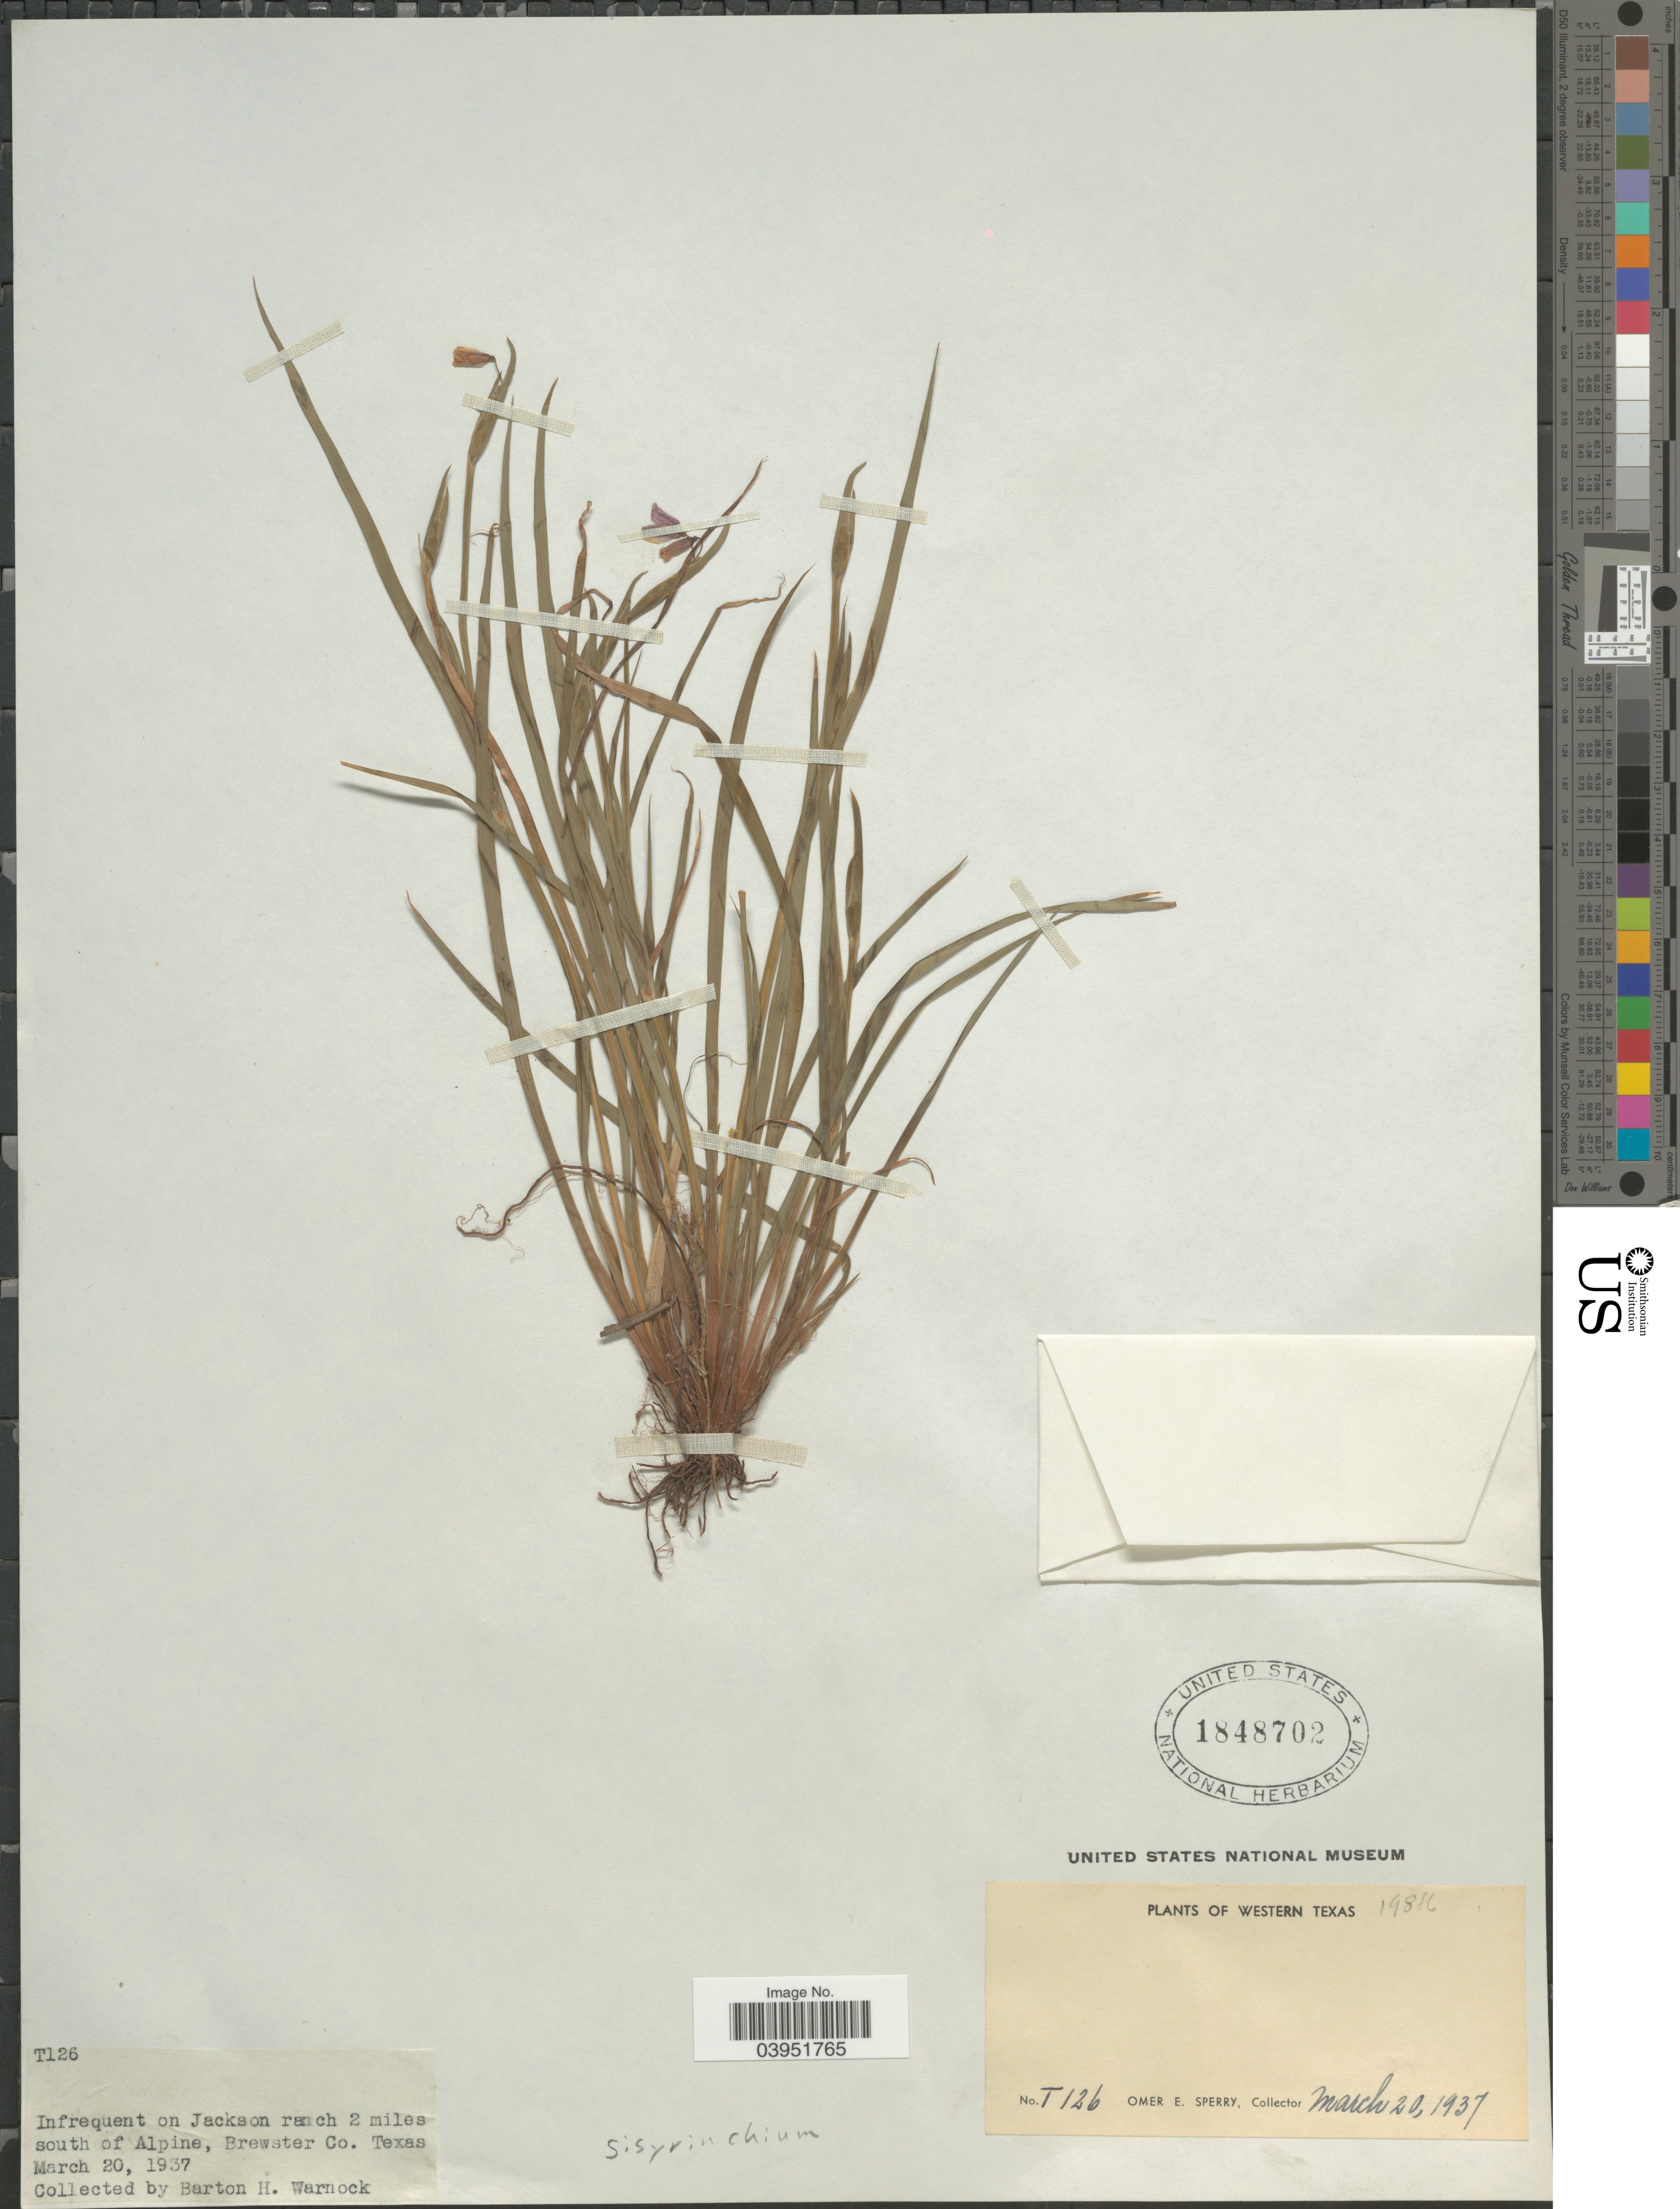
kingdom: Plantae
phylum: Tracheophyta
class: Liliopsida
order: Asparagales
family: Iridaceae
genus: Sisyrinchium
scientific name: Sisyrinchium sp.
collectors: B. H. Warnock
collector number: T126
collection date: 1937-03-20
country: United States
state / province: Texas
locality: On Jackson ranch 2 miles south of Alpine, Brewster Co.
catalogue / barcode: US 1848702